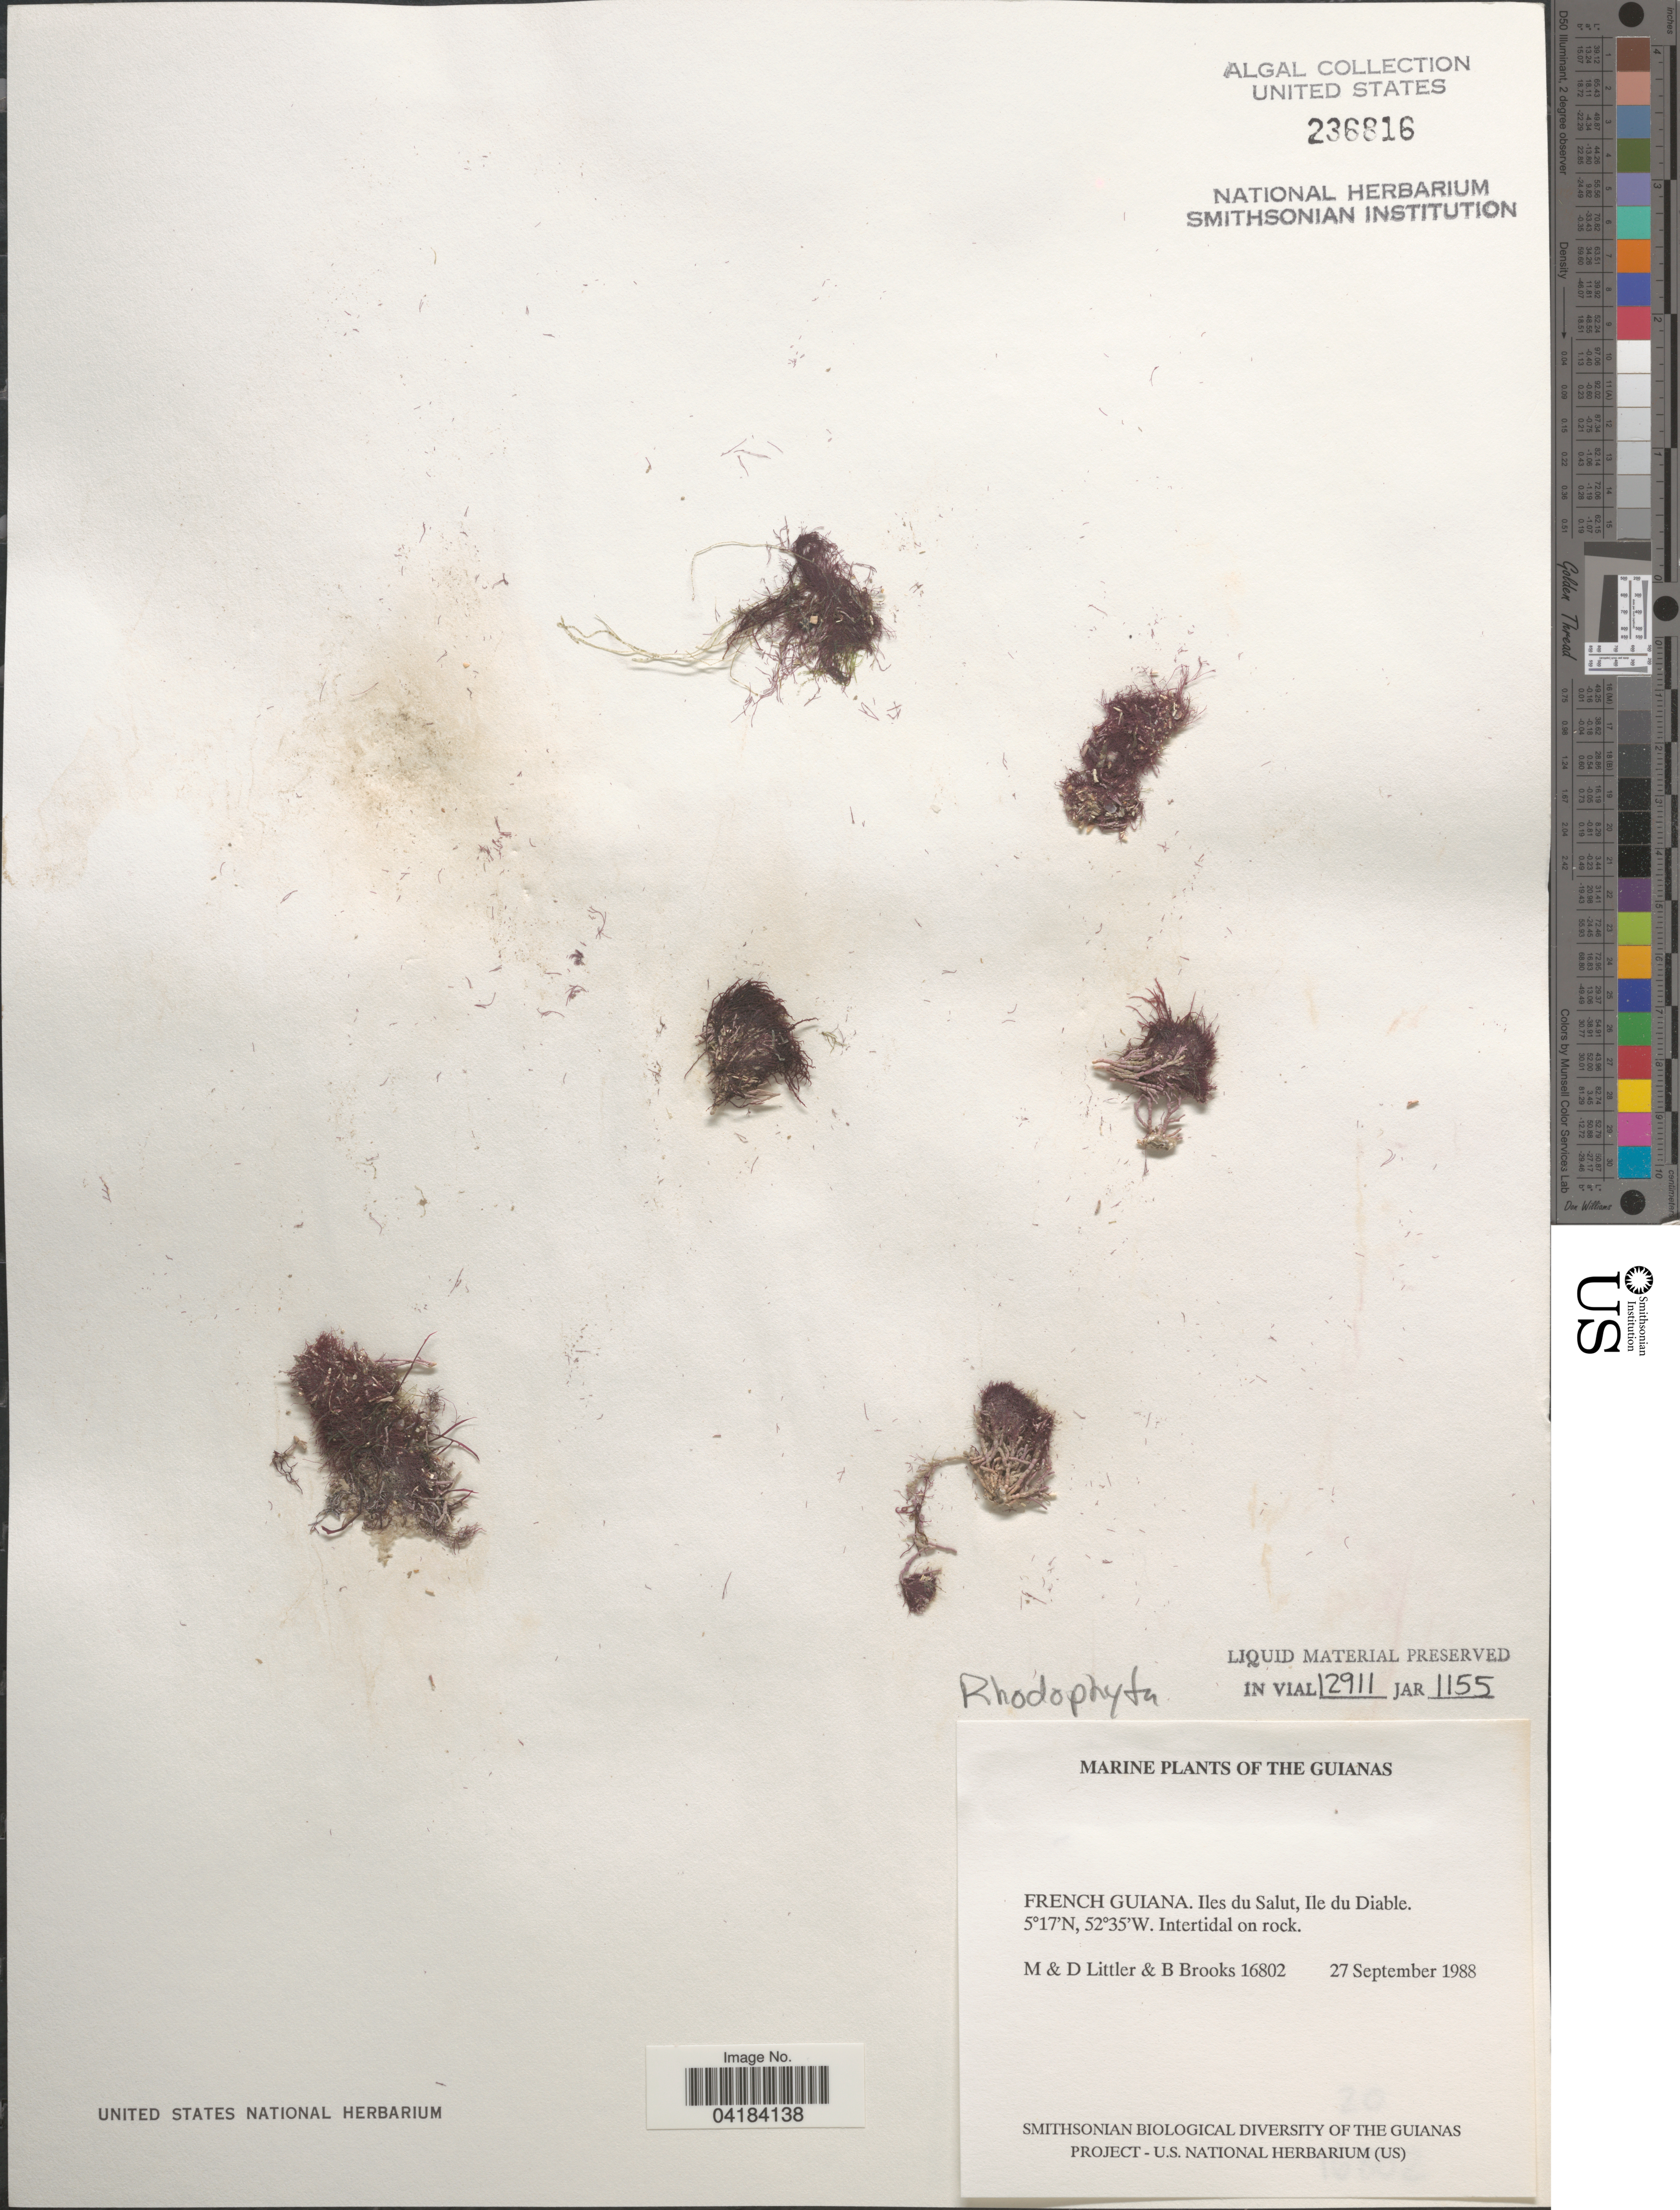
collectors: M. Littler, D. S. Littler & B. Brooks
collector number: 16802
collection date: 1988-09-27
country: French Guiana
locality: The Guianas. Iles du Salut, Ile du Diable.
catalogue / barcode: US 236816